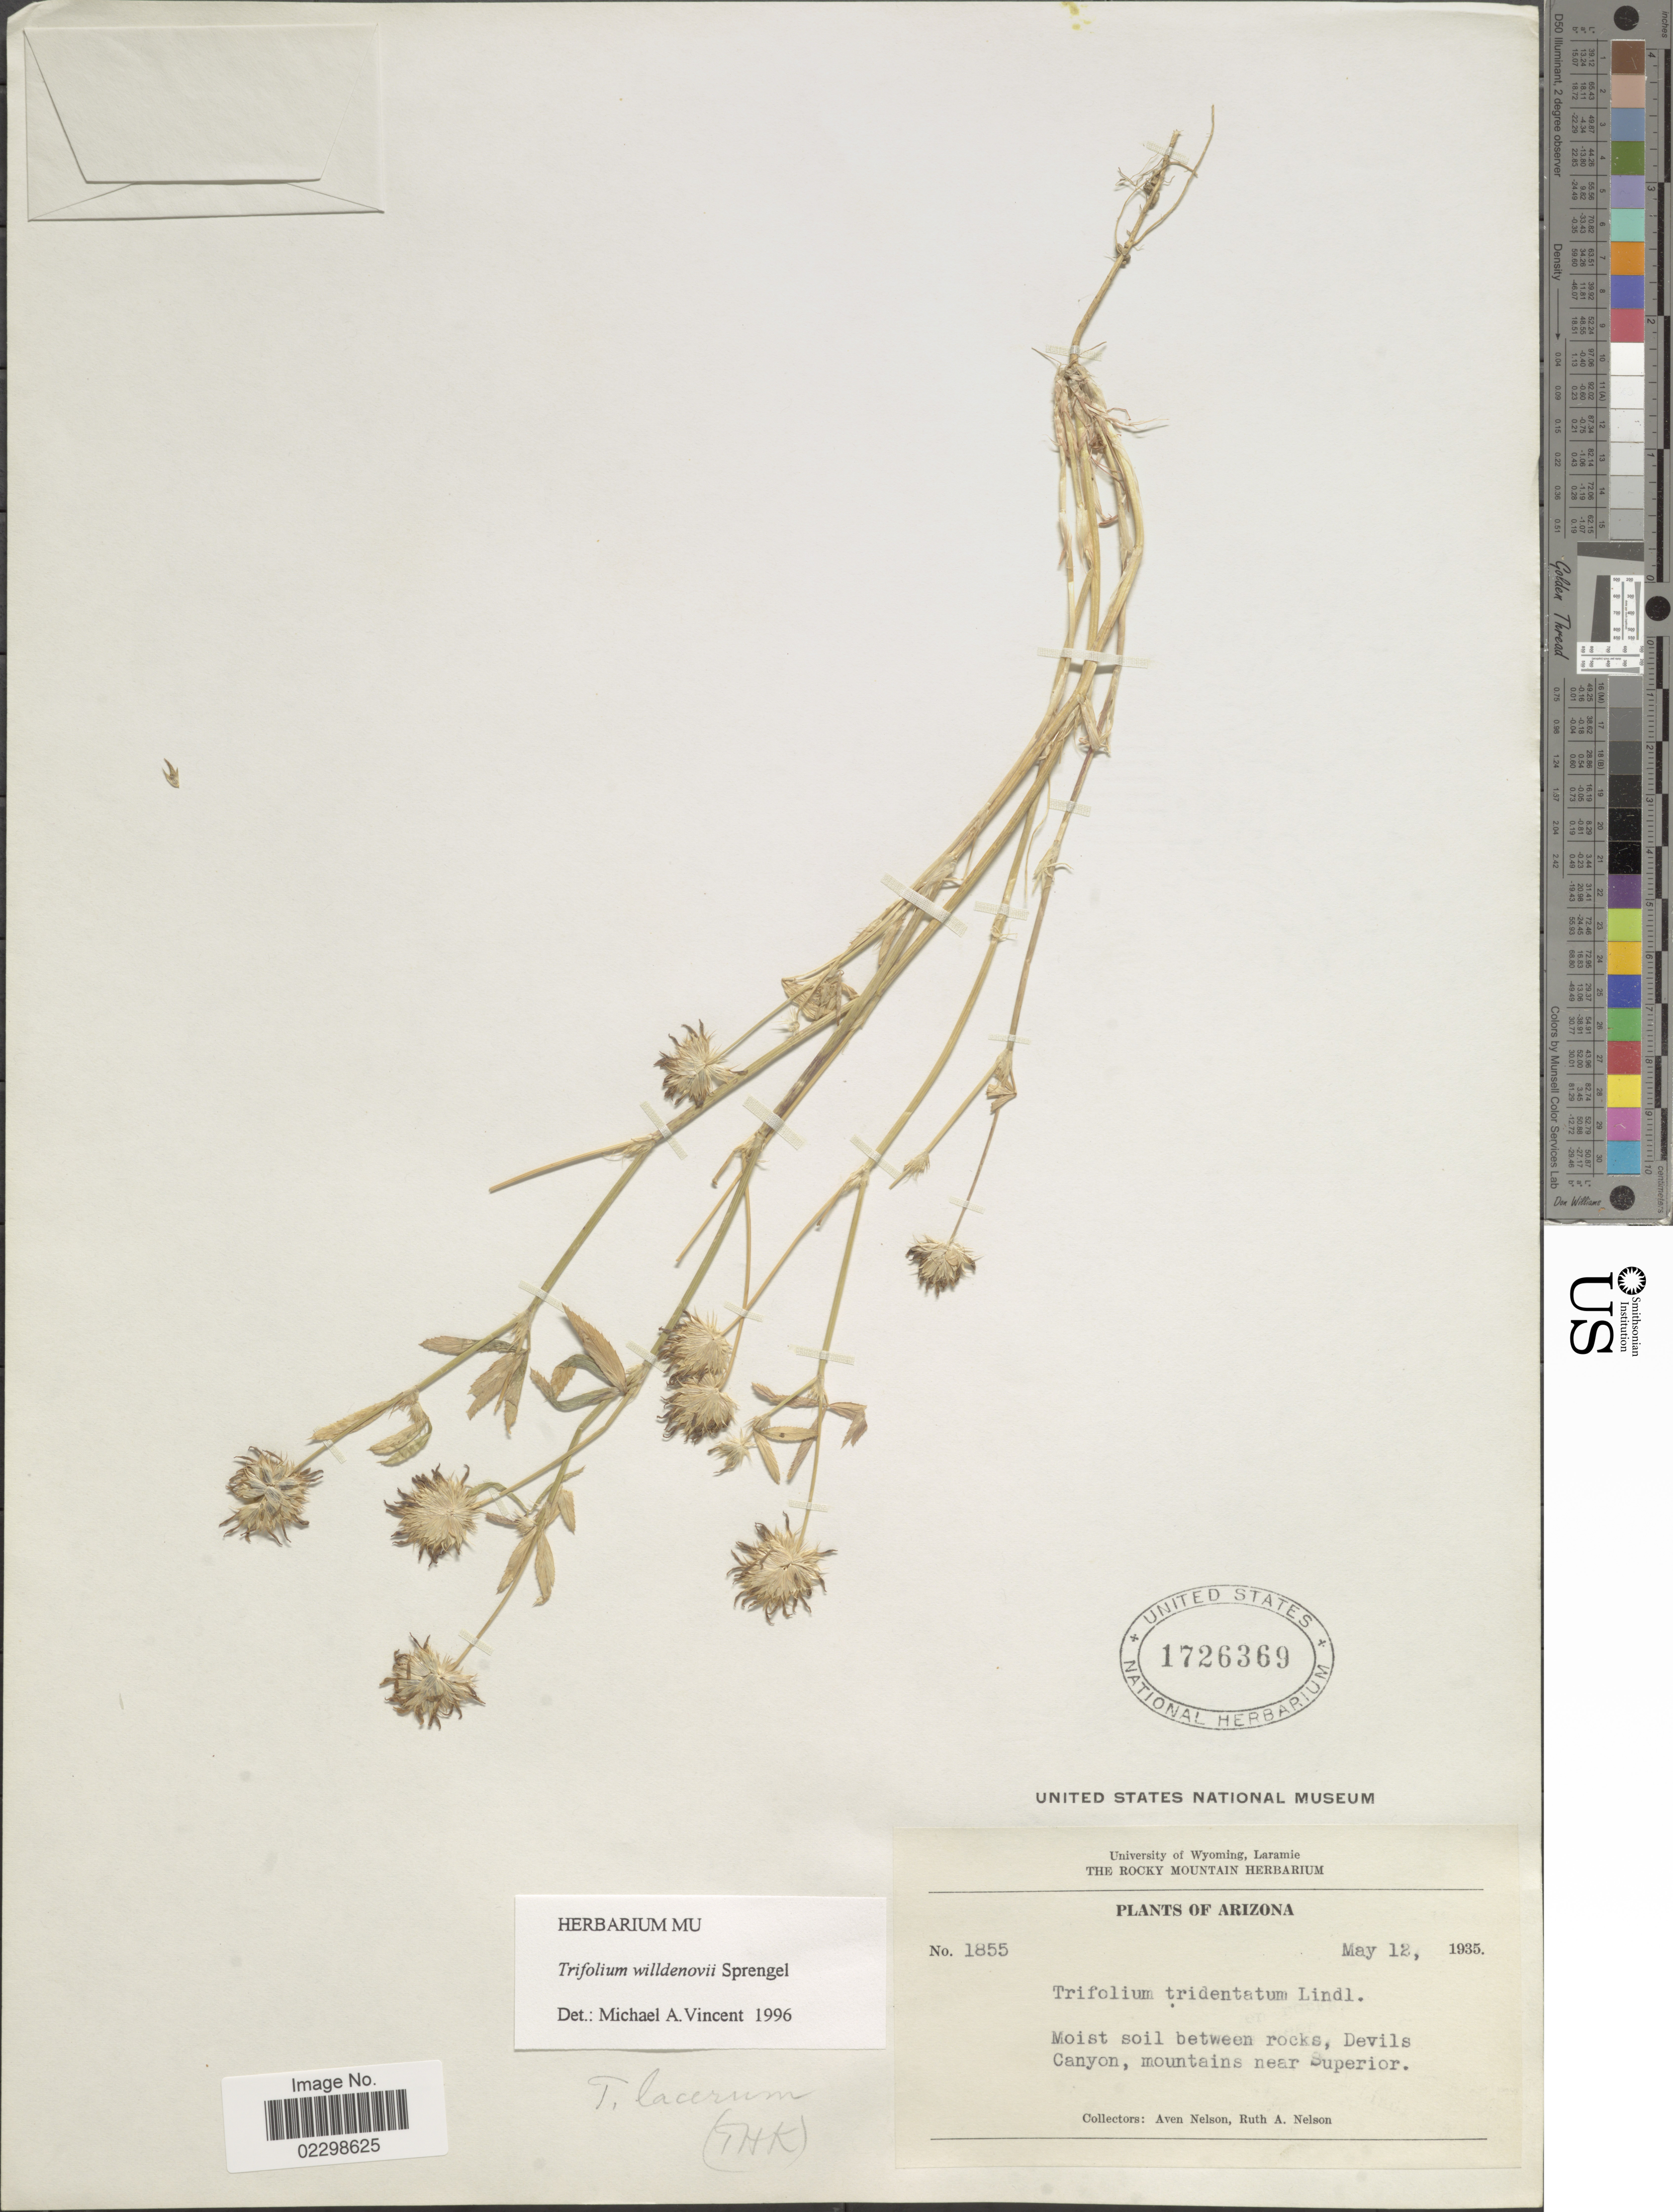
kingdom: Plantae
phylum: Tracheophyta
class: Magnoliopsida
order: Fabales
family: Fabaceae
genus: Trifolium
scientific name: Trifolium willdenovii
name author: Spreng.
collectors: A. Nelson & R. A. Nelson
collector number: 1855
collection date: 1935-05-12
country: United States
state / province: Arizona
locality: Devils Canyon, mountains near Superior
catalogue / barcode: US 1726369